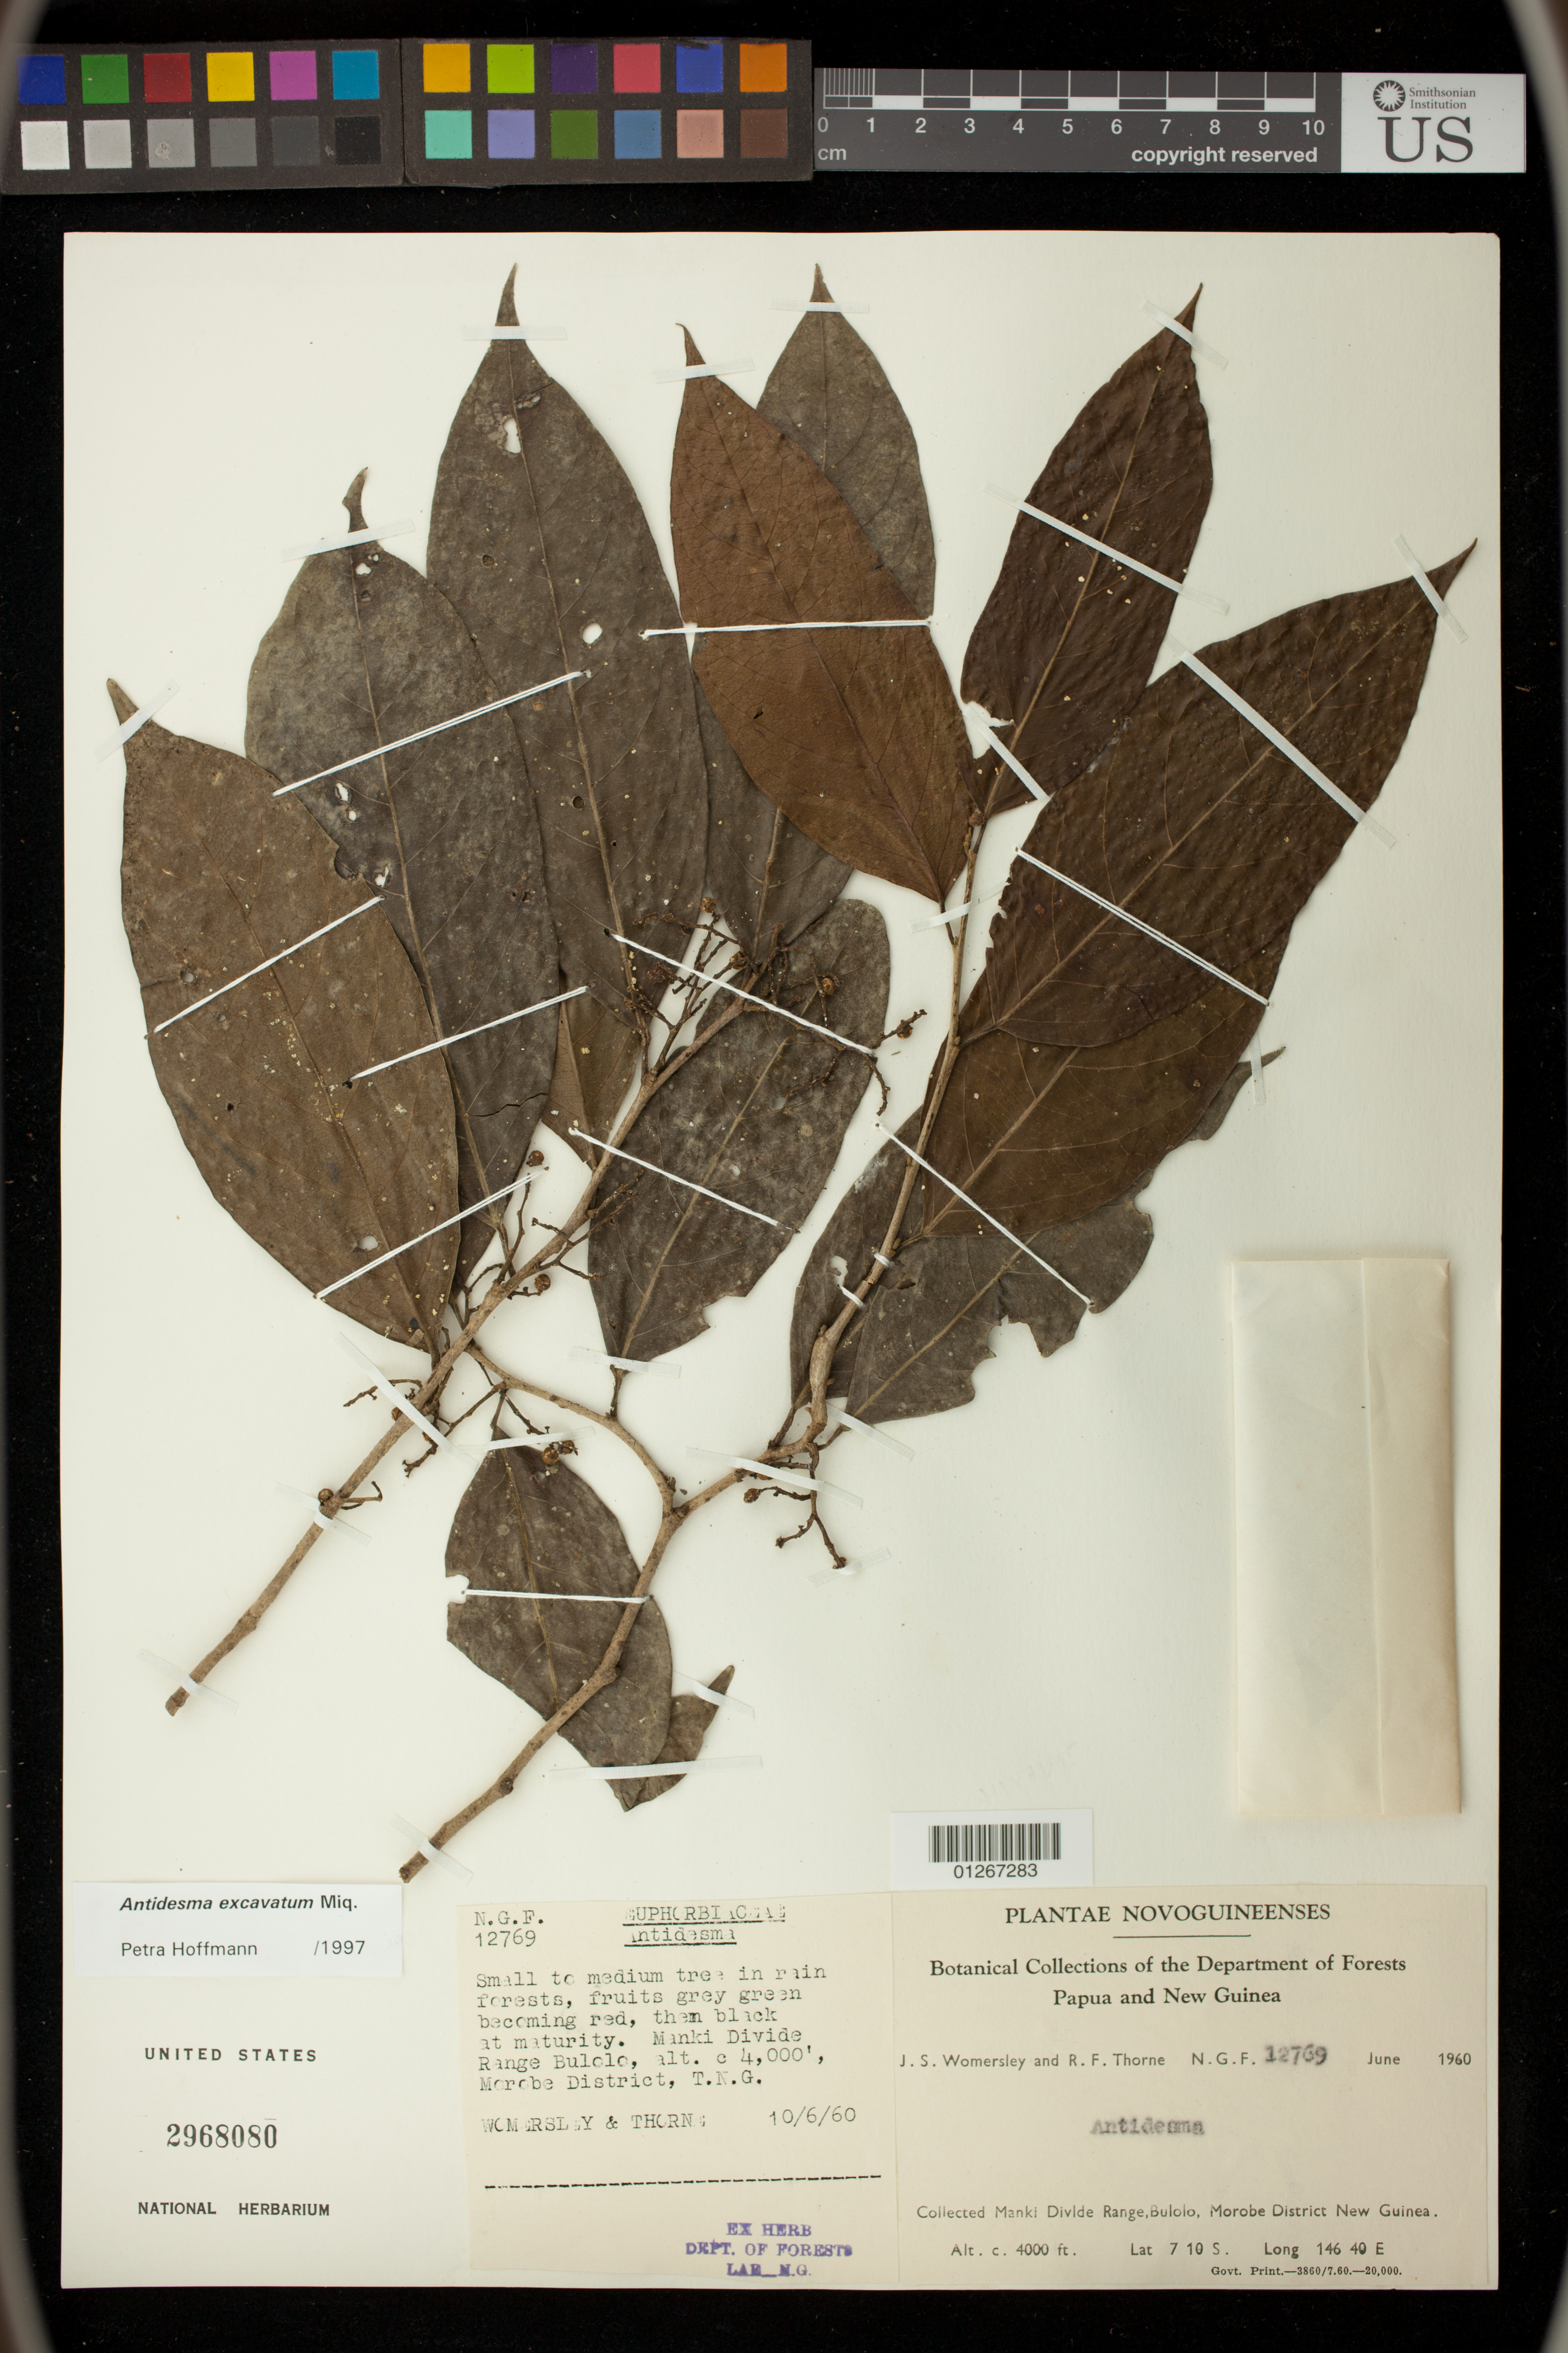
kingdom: Plantae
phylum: Tracheophyta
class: Magnoliopsida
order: Malpighiales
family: Phyllanthaceae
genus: Antidesma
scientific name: Antidesma excavatum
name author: Miq.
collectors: -. Wormersley & -. Thorne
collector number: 12769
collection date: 1960-06-10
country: Papua New Guinea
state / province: Morobe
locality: Manki Divide, Range Bulolo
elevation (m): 1219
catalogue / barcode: US 2968080